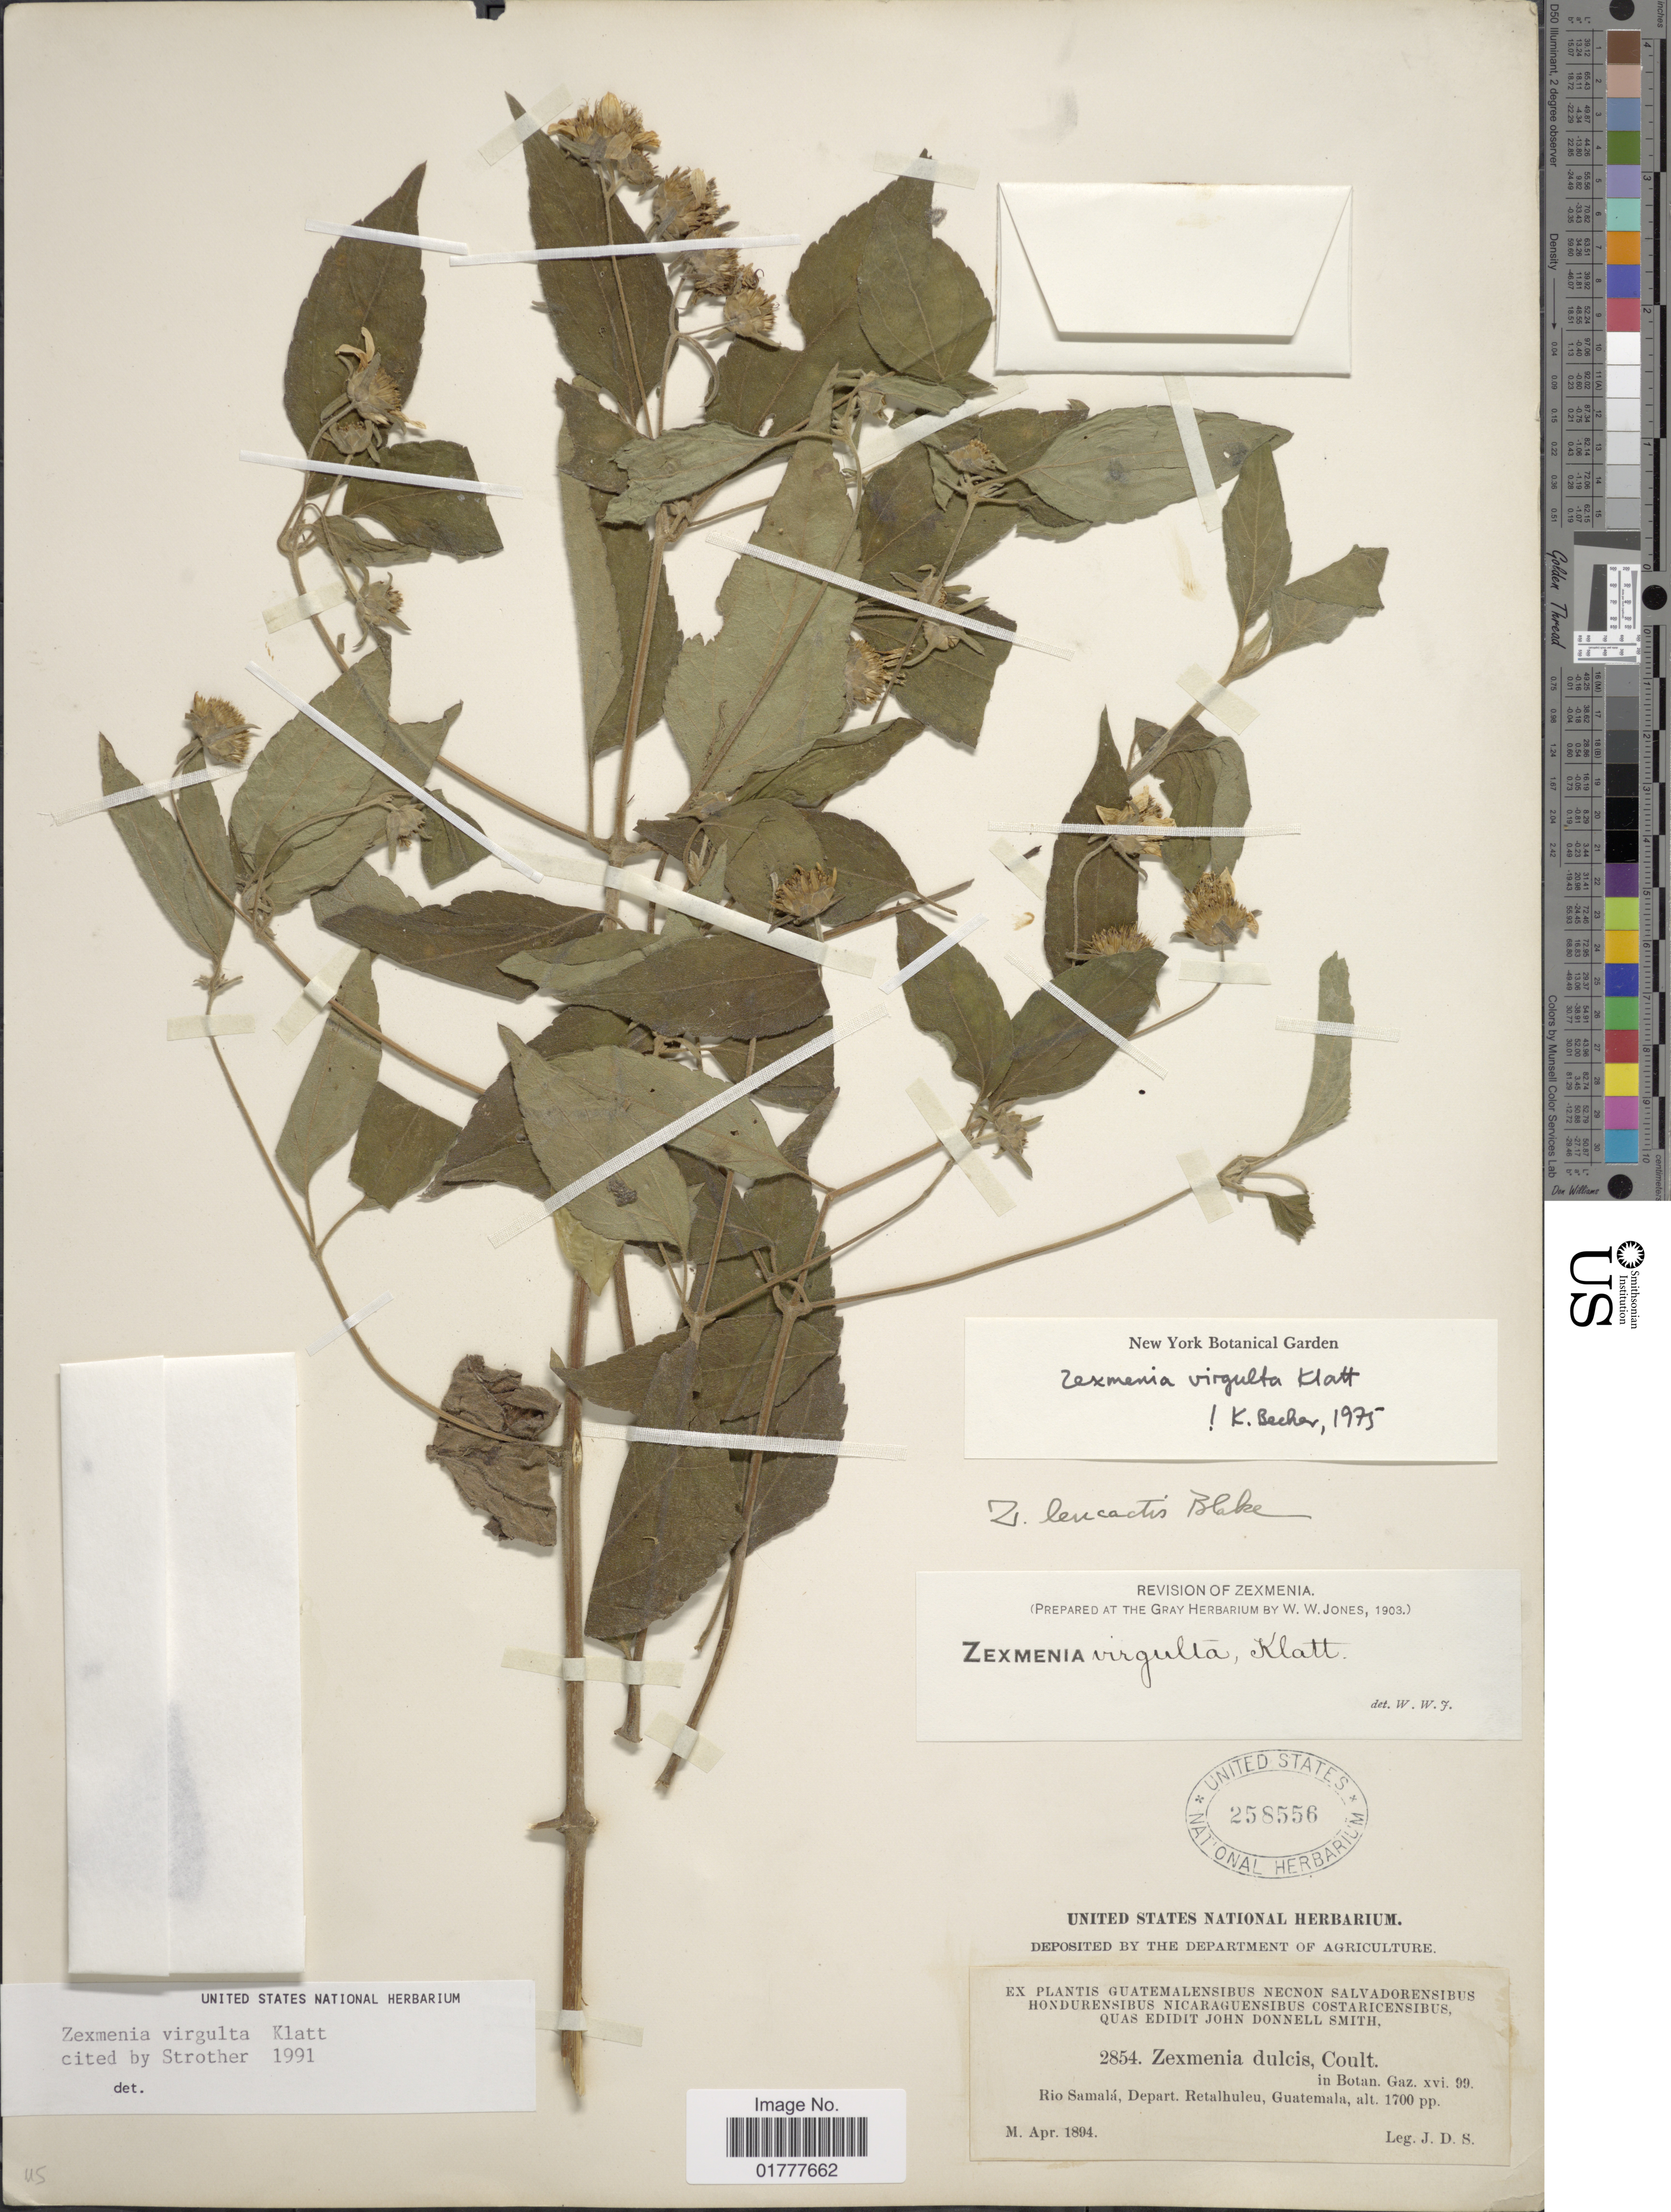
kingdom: Plantae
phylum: Tracheophyta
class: Magnoliopsida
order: Asterales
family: Asteraceae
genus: Zexmenia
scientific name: Zexmenia virgulta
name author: Klatt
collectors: J. Donnell Smith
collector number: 2854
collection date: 1894-04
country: Guatemala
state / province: Retalhuleu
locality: Rio Samala. Depart. Retalhuleu, Guatemala.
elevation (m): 518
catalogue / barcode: US 258556